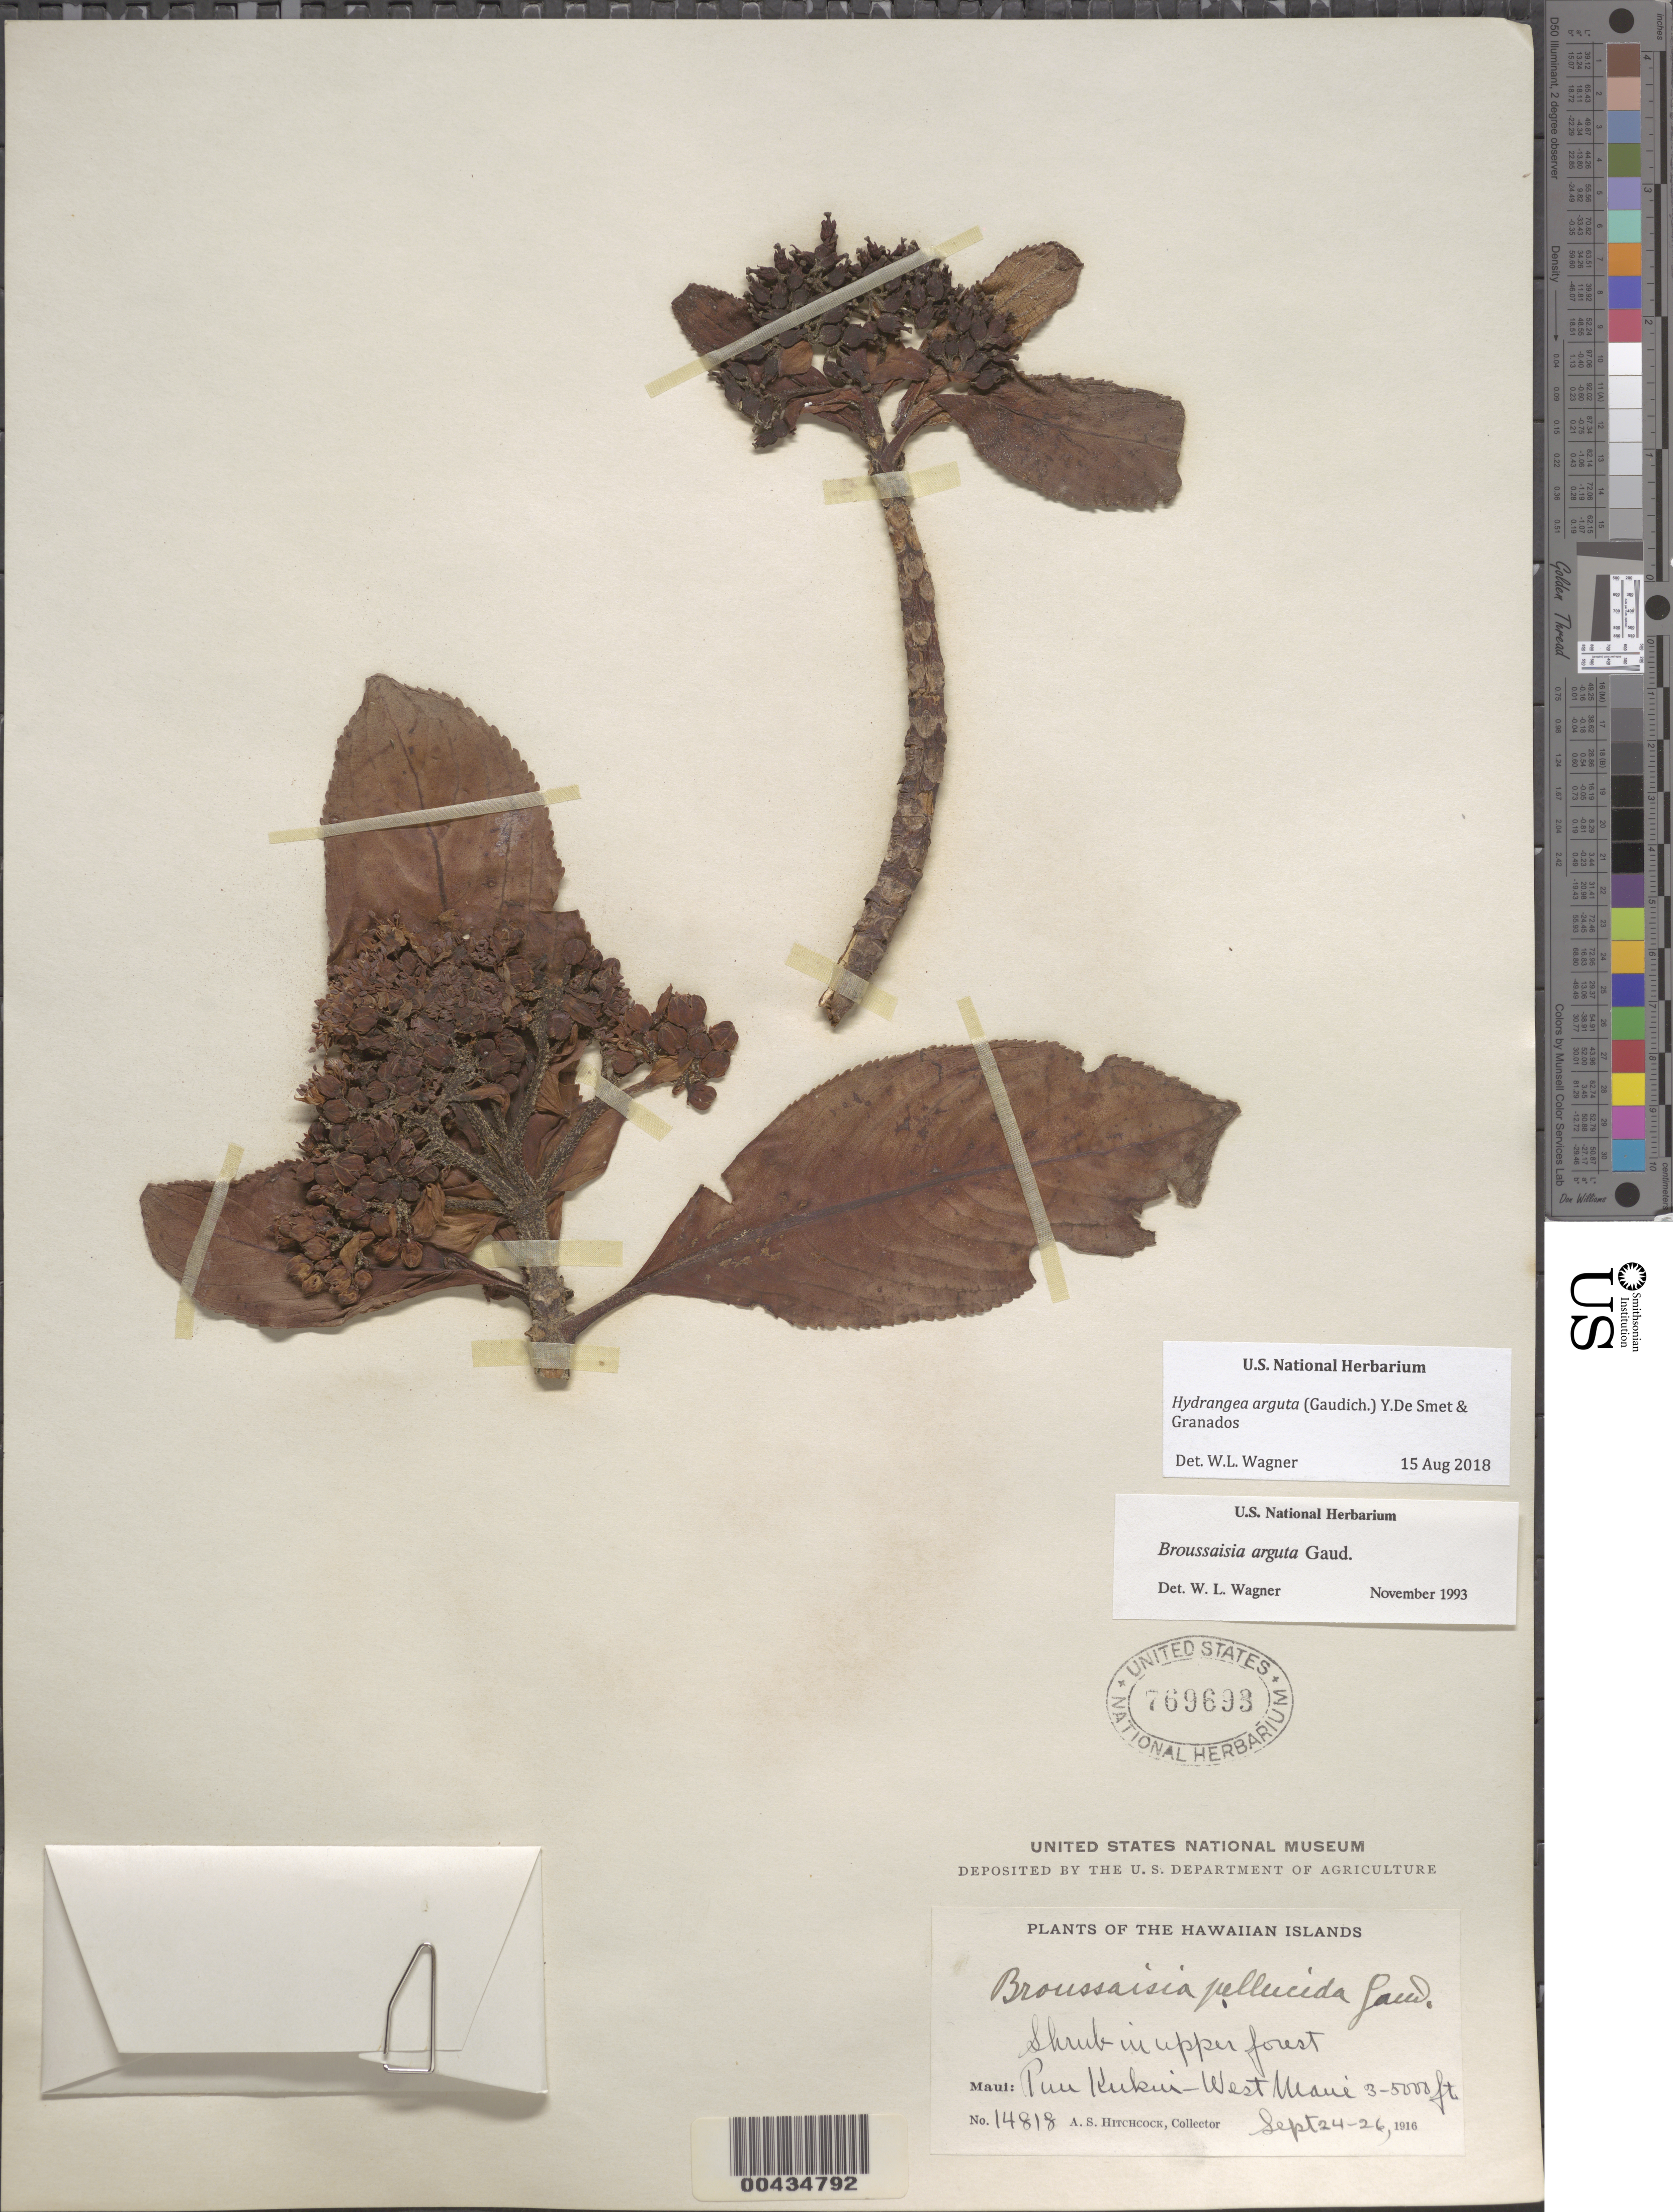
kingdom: Plantae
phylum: Tracheophyta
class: Magnoliopsida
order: Cornales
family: Hydrangeaceae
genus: Hydrangea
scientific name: Hydrangea arguta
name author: (Gaudich.) Y. De Smet & C. Granados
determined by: Wagner, W. L., (BOT), Smithsonian Institution - National Museum of Natural History (UNITED STATES)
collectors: A. S. Hitchcock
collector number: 14818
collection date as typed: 24 Sep 1916 to 26 Sep 1916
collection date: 1916-09-24/1916-09-26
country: United States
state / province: Hawaii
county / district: Maui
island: Maui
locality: Puu Kukui, West Maui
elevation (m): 914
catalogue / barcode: US 769693